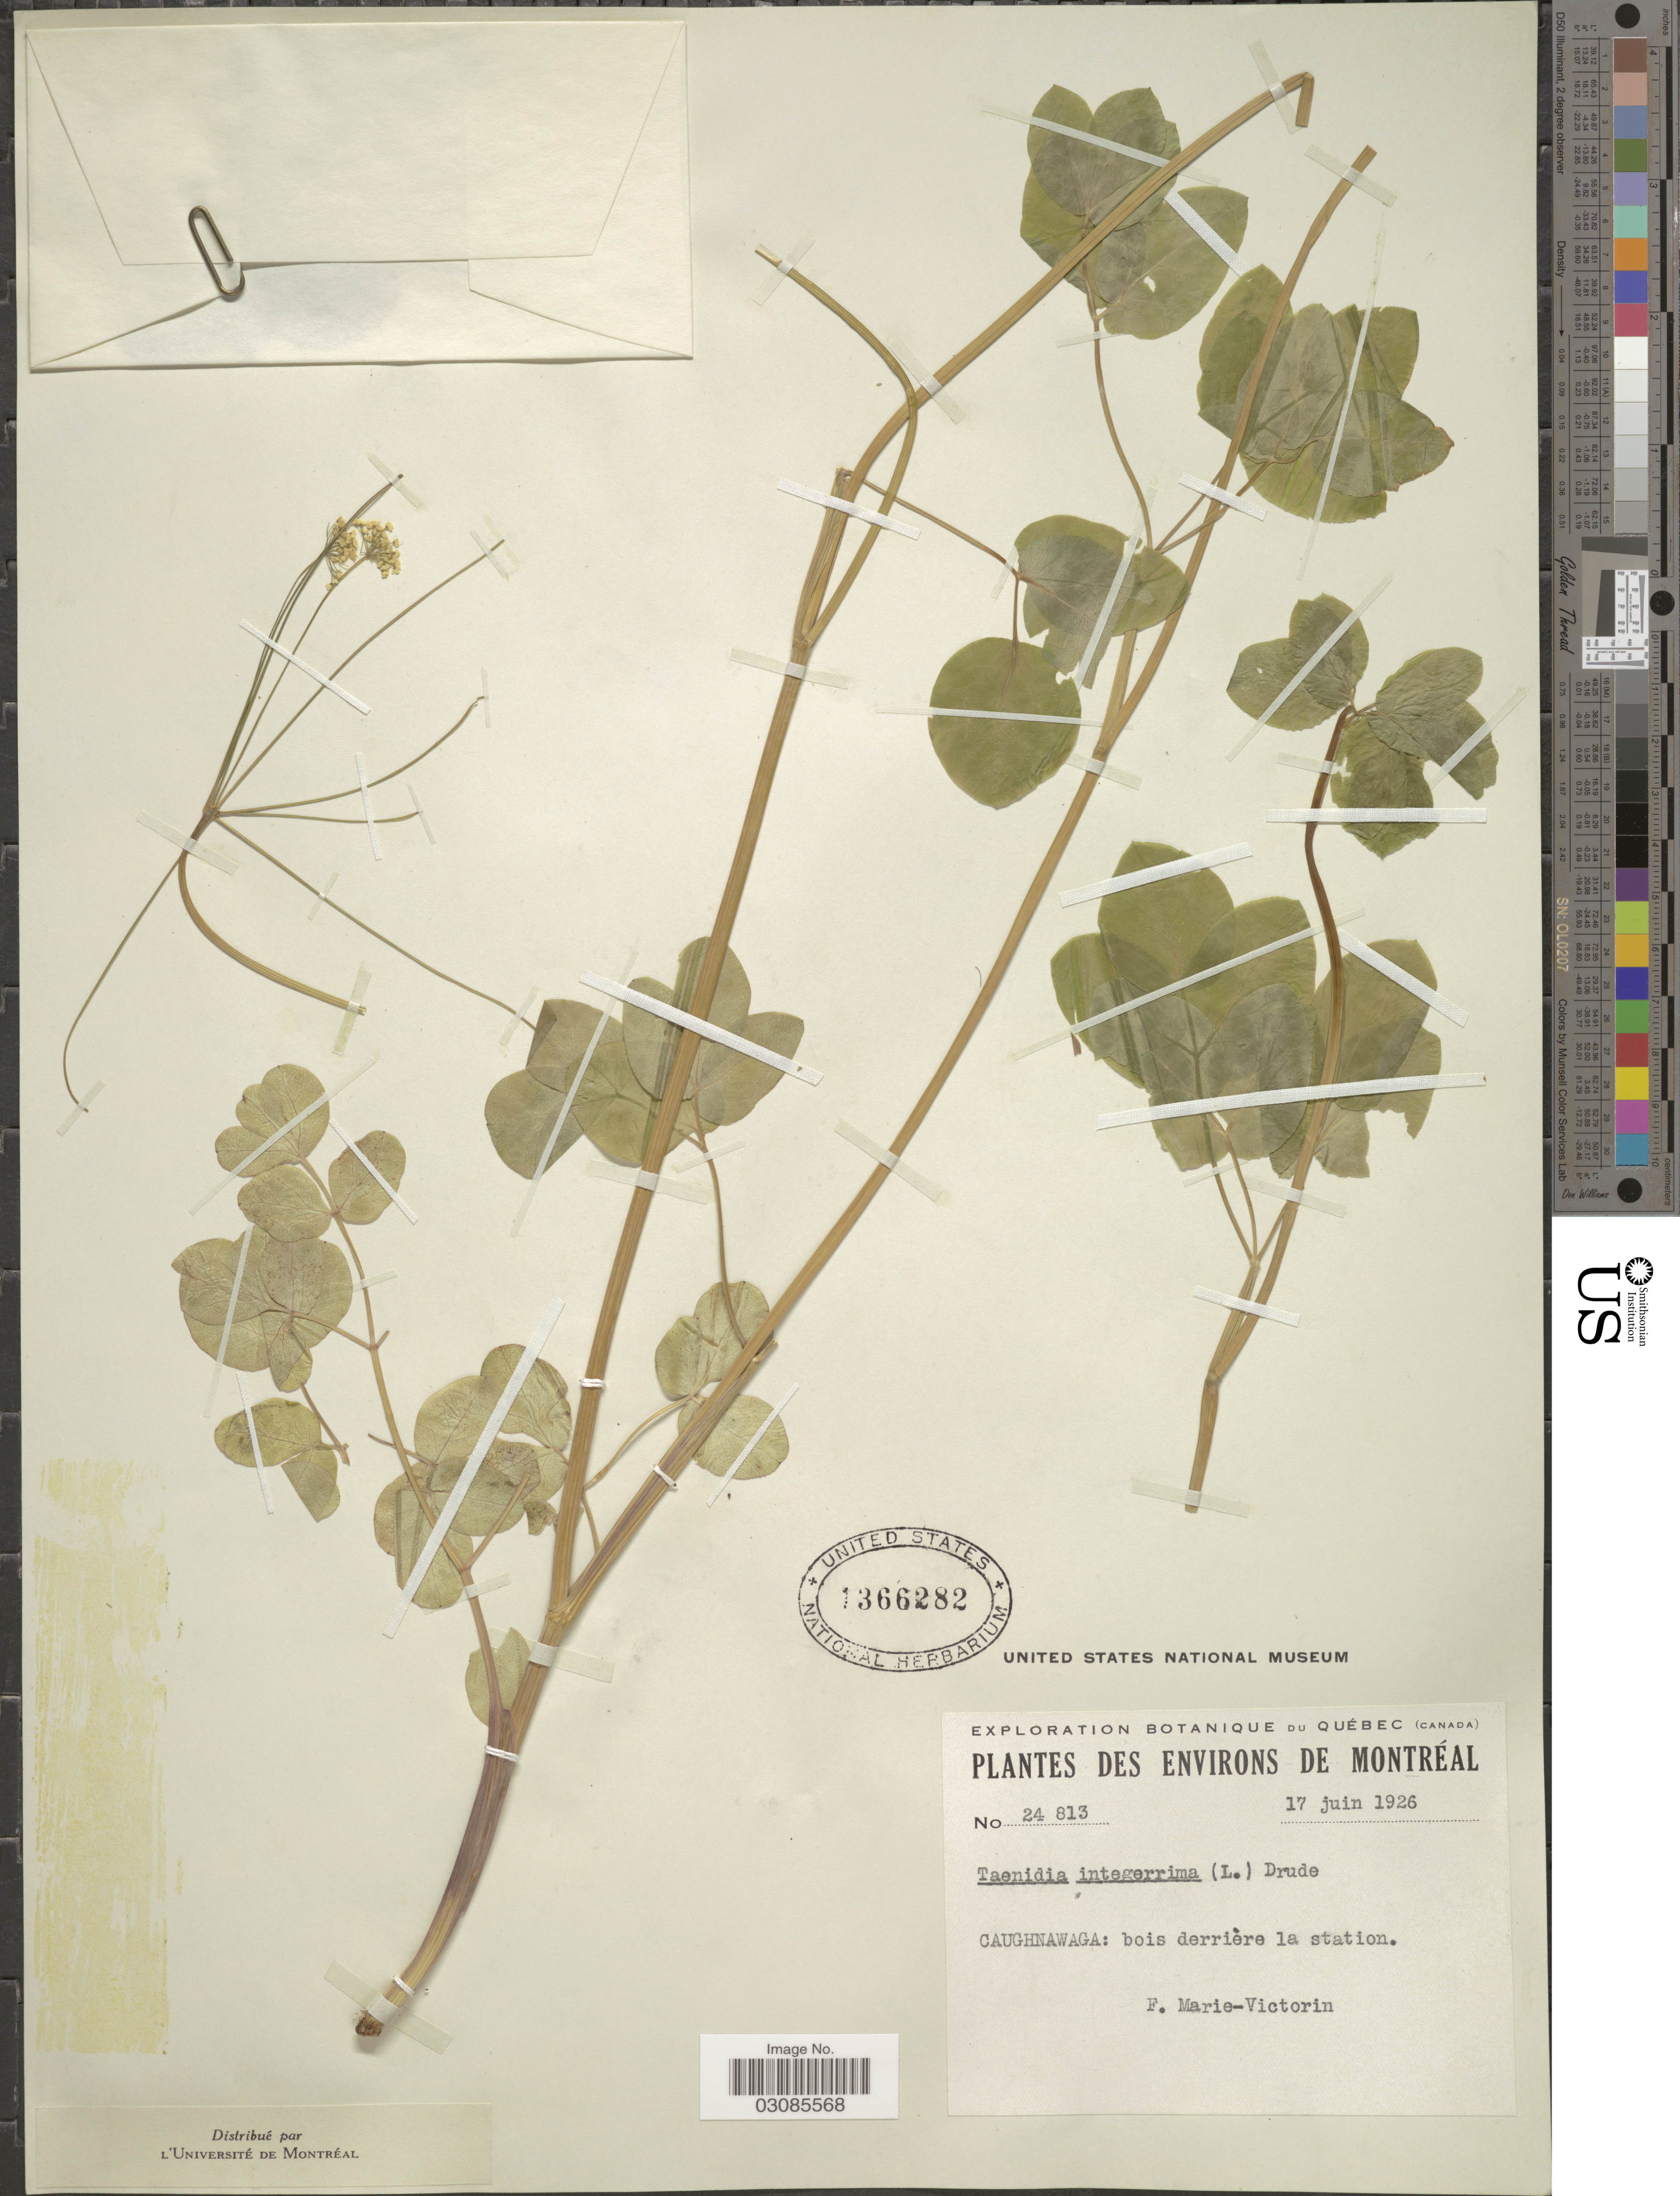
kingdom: Plantae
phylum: Tracheophyta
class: Magnoliopsida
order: Apiales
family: Apiaceae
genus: Taenidia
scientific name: Taenidia integerrima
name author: (L.) Drude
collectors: -. Marie-Victorin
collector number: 24813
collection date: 1926-06-17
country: Canada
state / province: Quebec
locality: Environs de Montréal. Caughnawaga: bois derriere la station.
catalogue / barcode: US 1366282